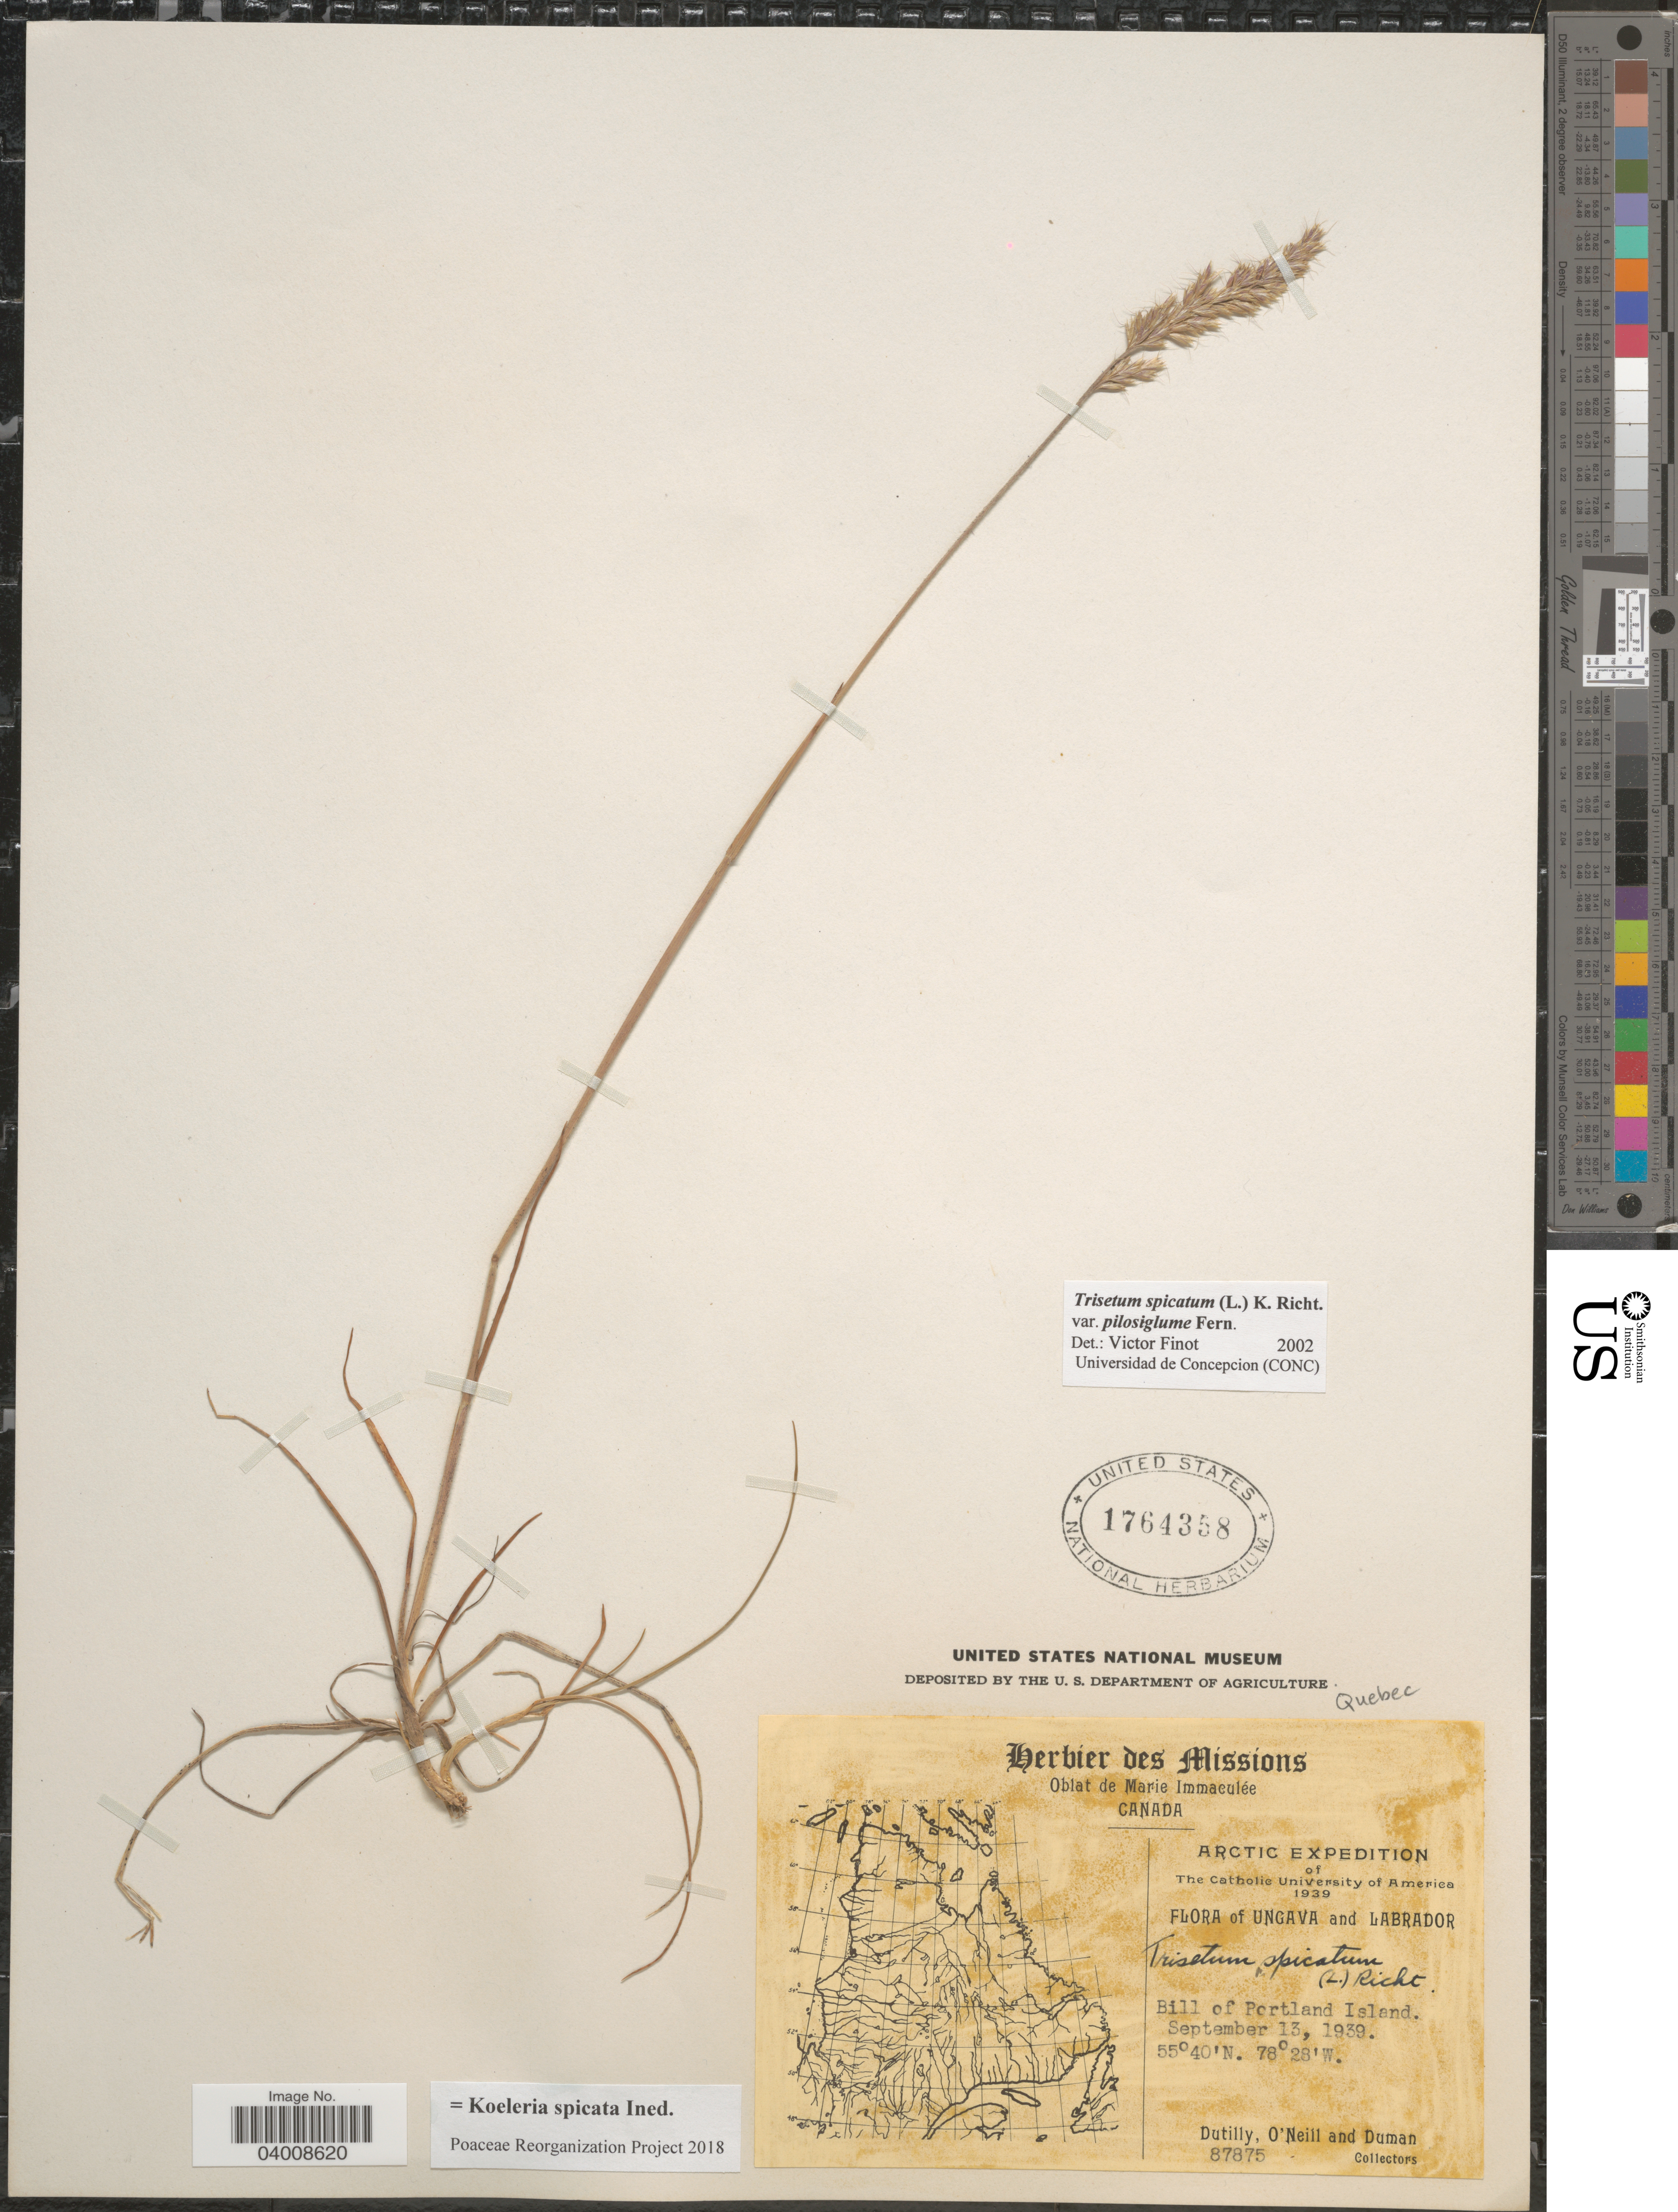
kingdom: Plantae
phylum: Tracheophyta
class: Liliopsida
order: Poales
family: Poaceae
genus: Koeleria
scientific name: Koeleria spicata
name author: (L.) Barberá et al.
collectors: -. Dutilly, -. O'Neill & -. Duman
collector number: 87875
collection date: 1939-09-13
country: Canada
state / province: Newfoundland and Labrador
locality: Ungava and Labrador. Bill of Portland Island.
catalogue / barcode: US 1764358